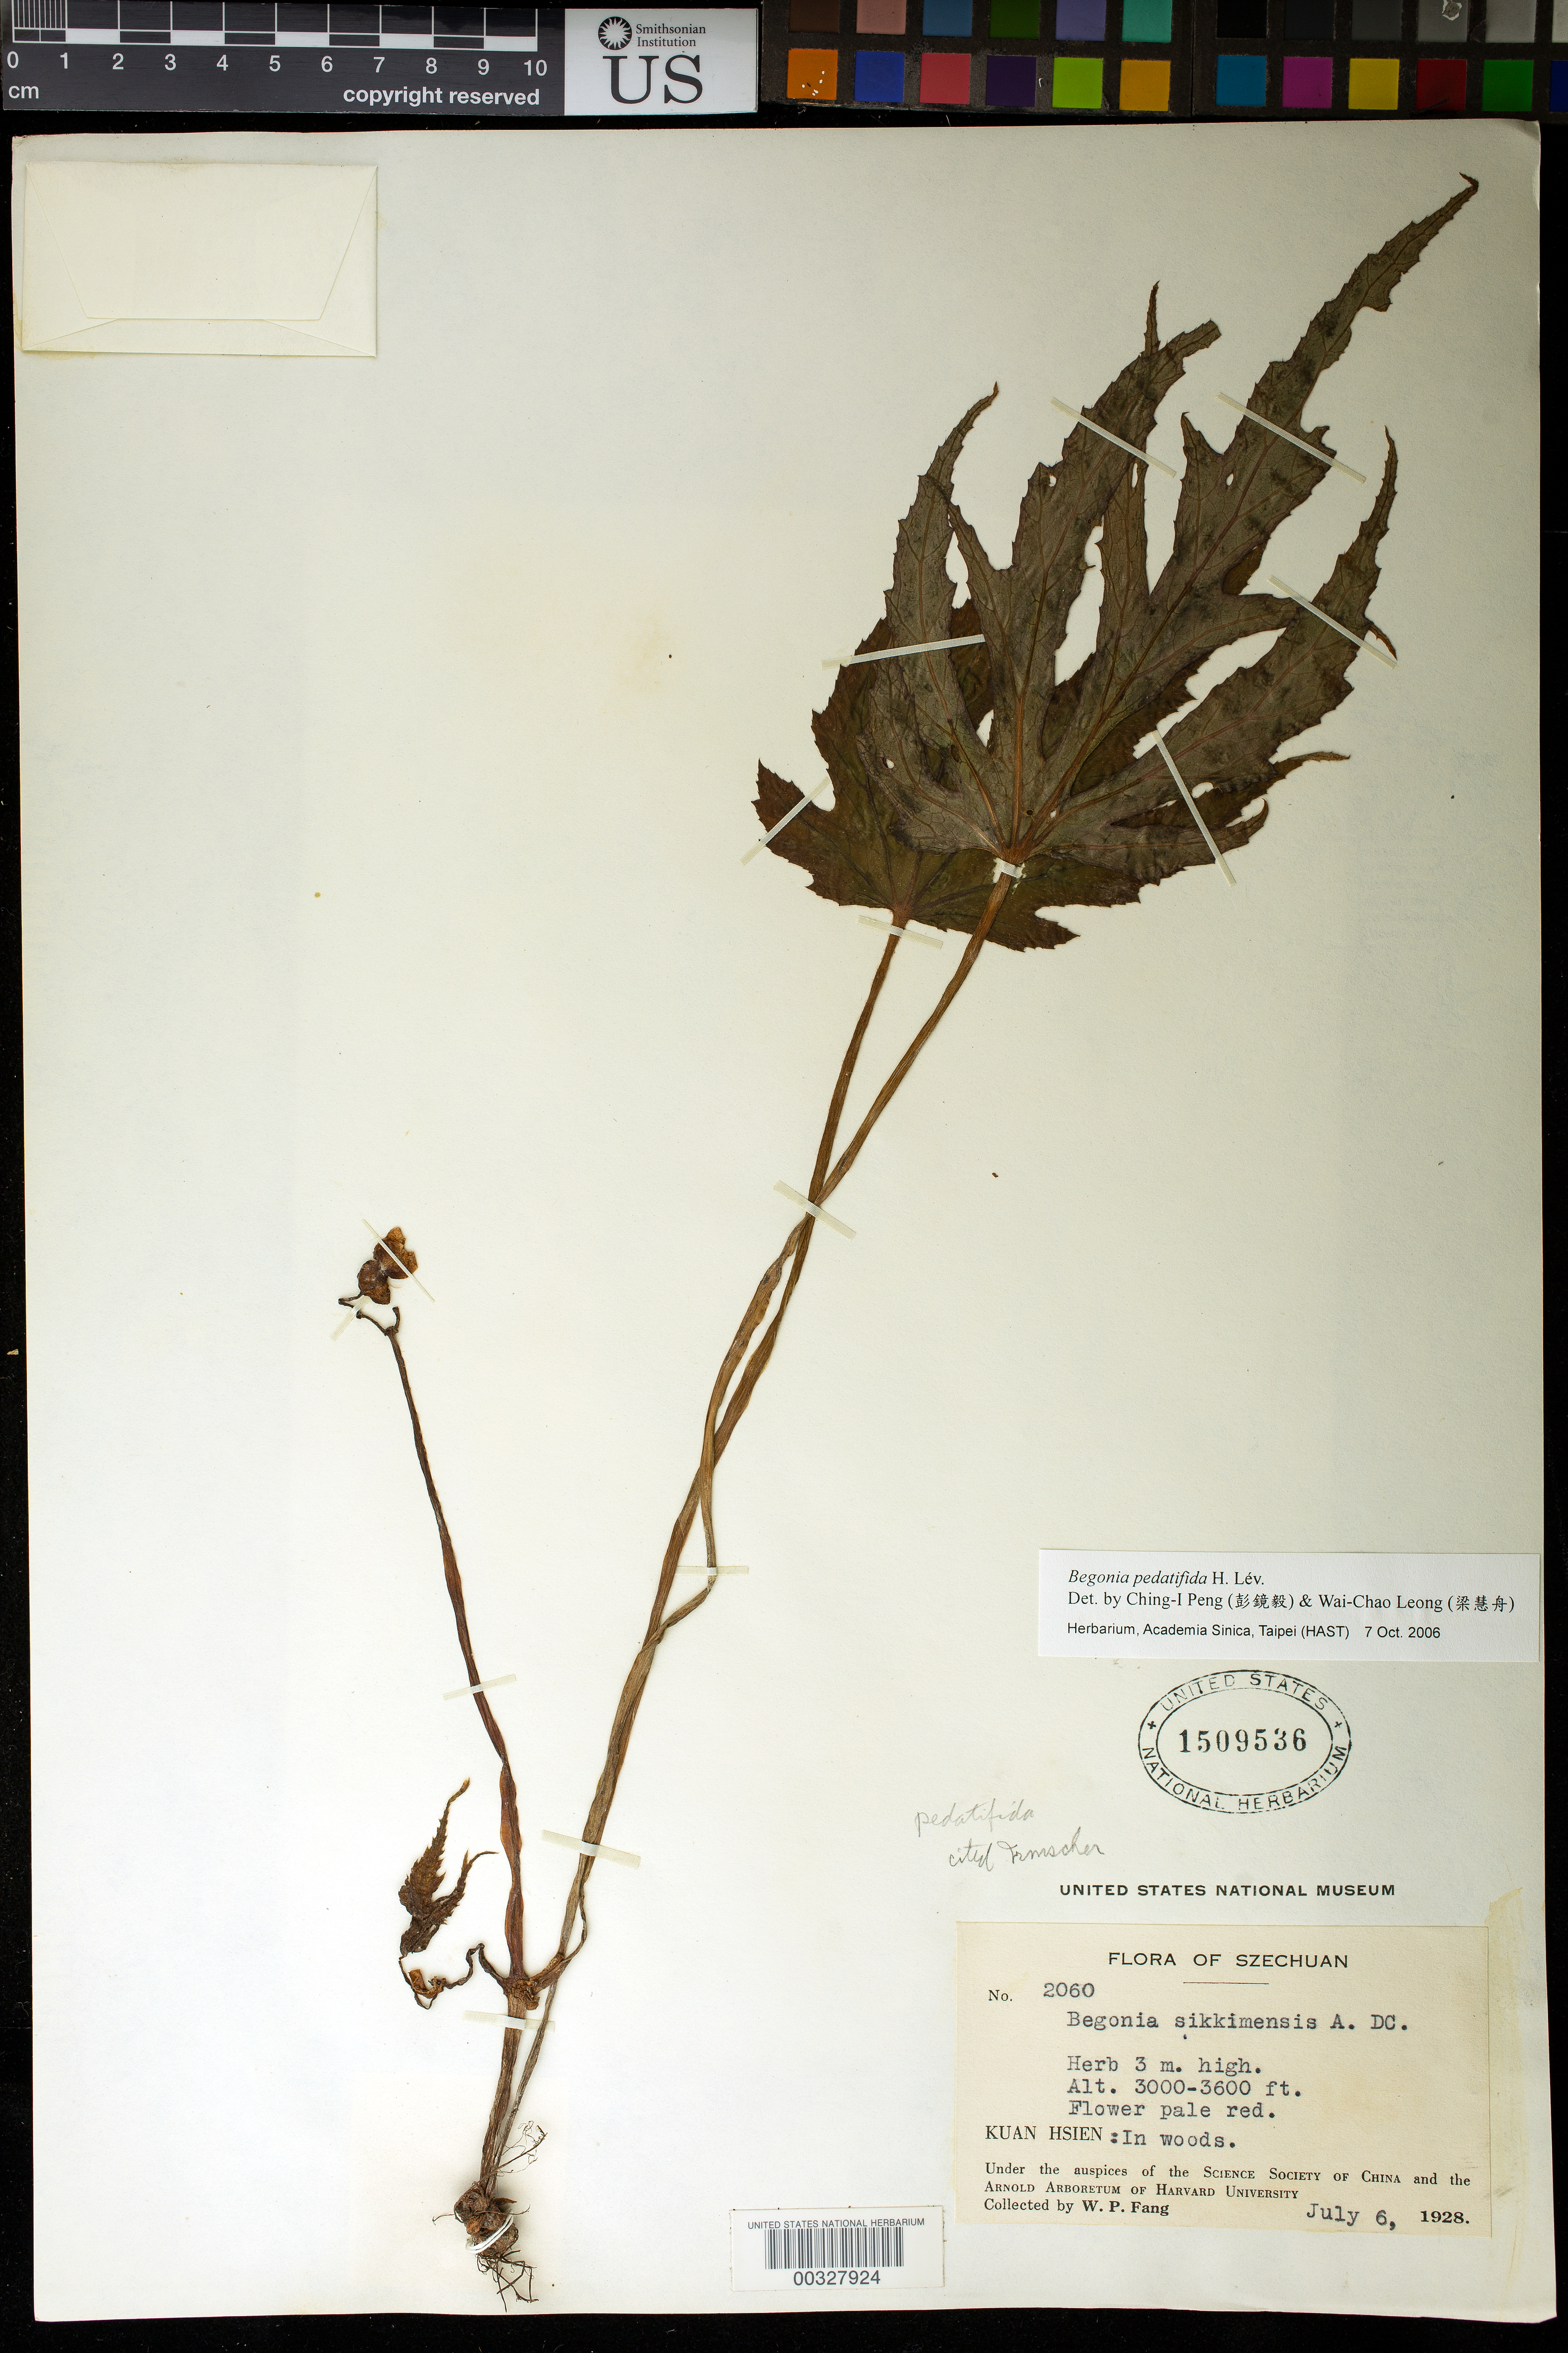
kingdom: Plantae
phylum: Tracheophyta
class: Magnoliopsida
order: Cucurbitales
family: Begoniaceae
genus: Begonia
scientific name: Begonia pedatifida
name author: H. Lév.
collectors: W. P. Fang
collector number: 2060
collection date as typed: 06 Jul 1928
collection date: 1928-07-06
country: China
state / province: Sichuan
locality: Kuan hsien, woods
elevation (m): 914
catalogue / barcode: US 1509536